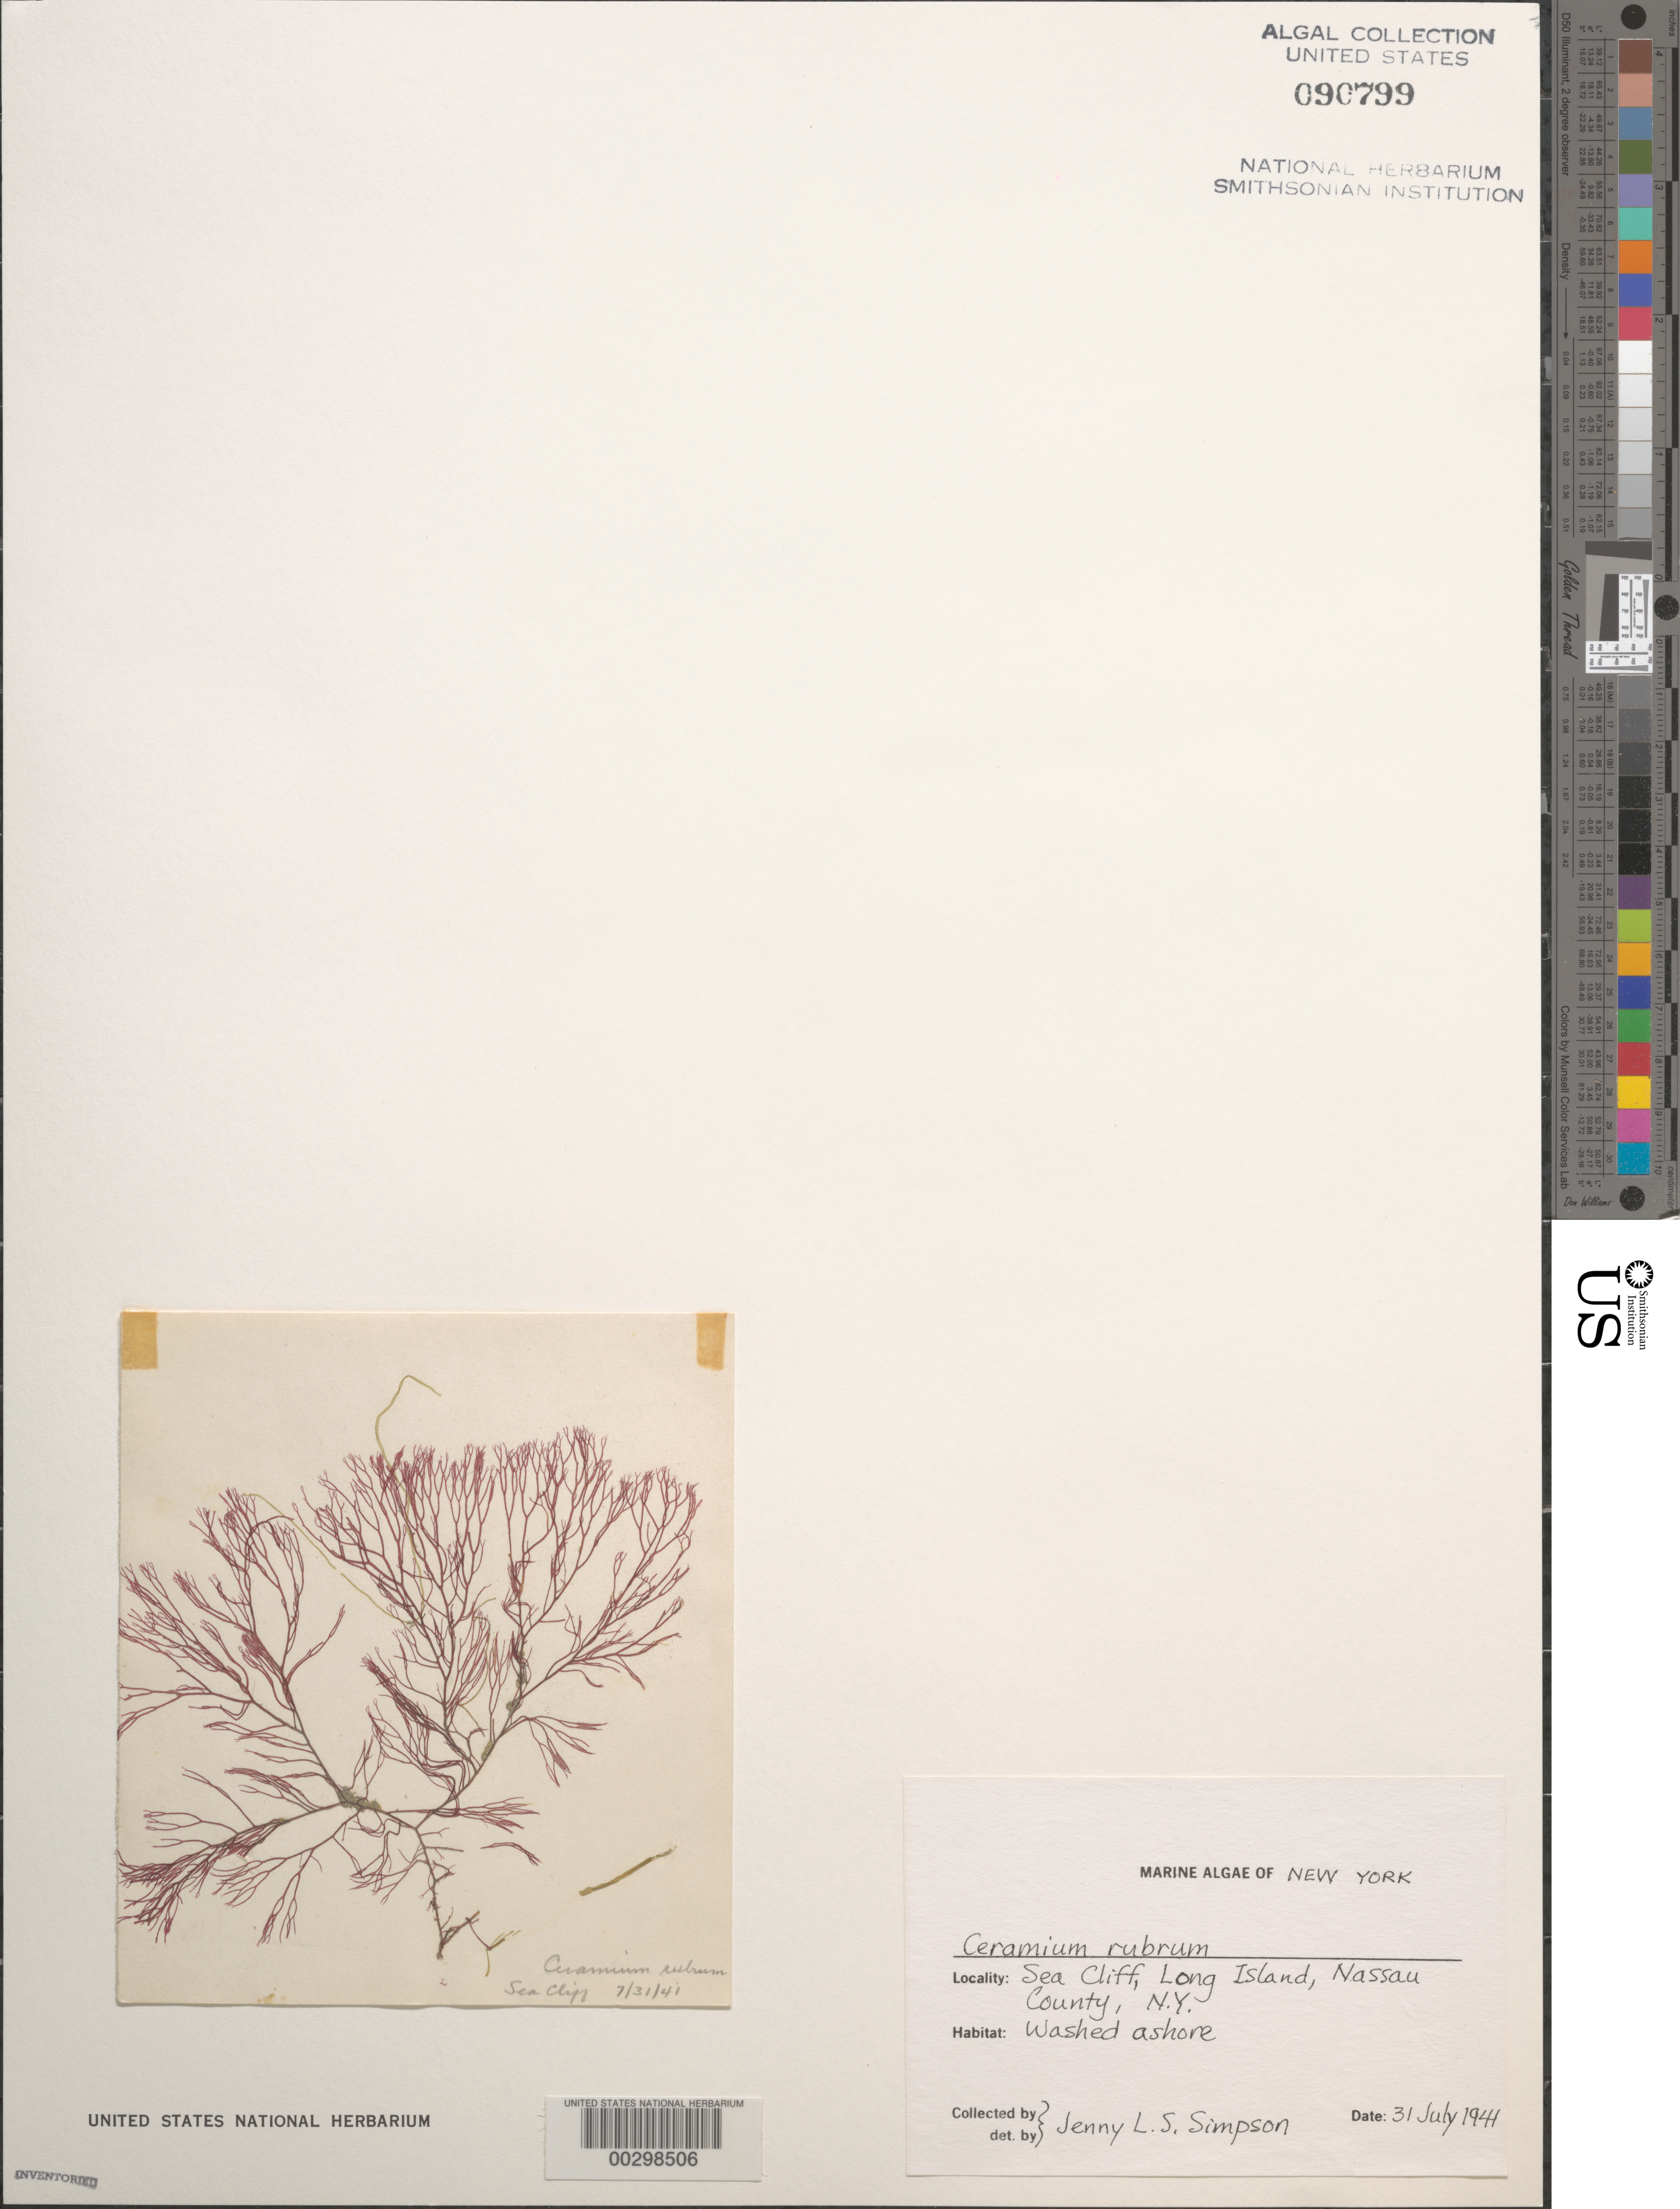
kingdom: Plantae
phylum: Rhodophyta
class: Florideophyceae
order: Ceramiales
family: Ceramiaceae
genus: Ceramium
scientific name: Ceramium rubrum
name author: C. Agardh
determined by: Simpson, J. L. S.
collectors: J. Simpson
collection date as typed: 31 Jul 1941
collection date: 1941-07-31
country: United States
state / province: New York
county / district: Nassau County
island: Long Island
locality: Sea Cliff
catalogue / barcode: US 90799